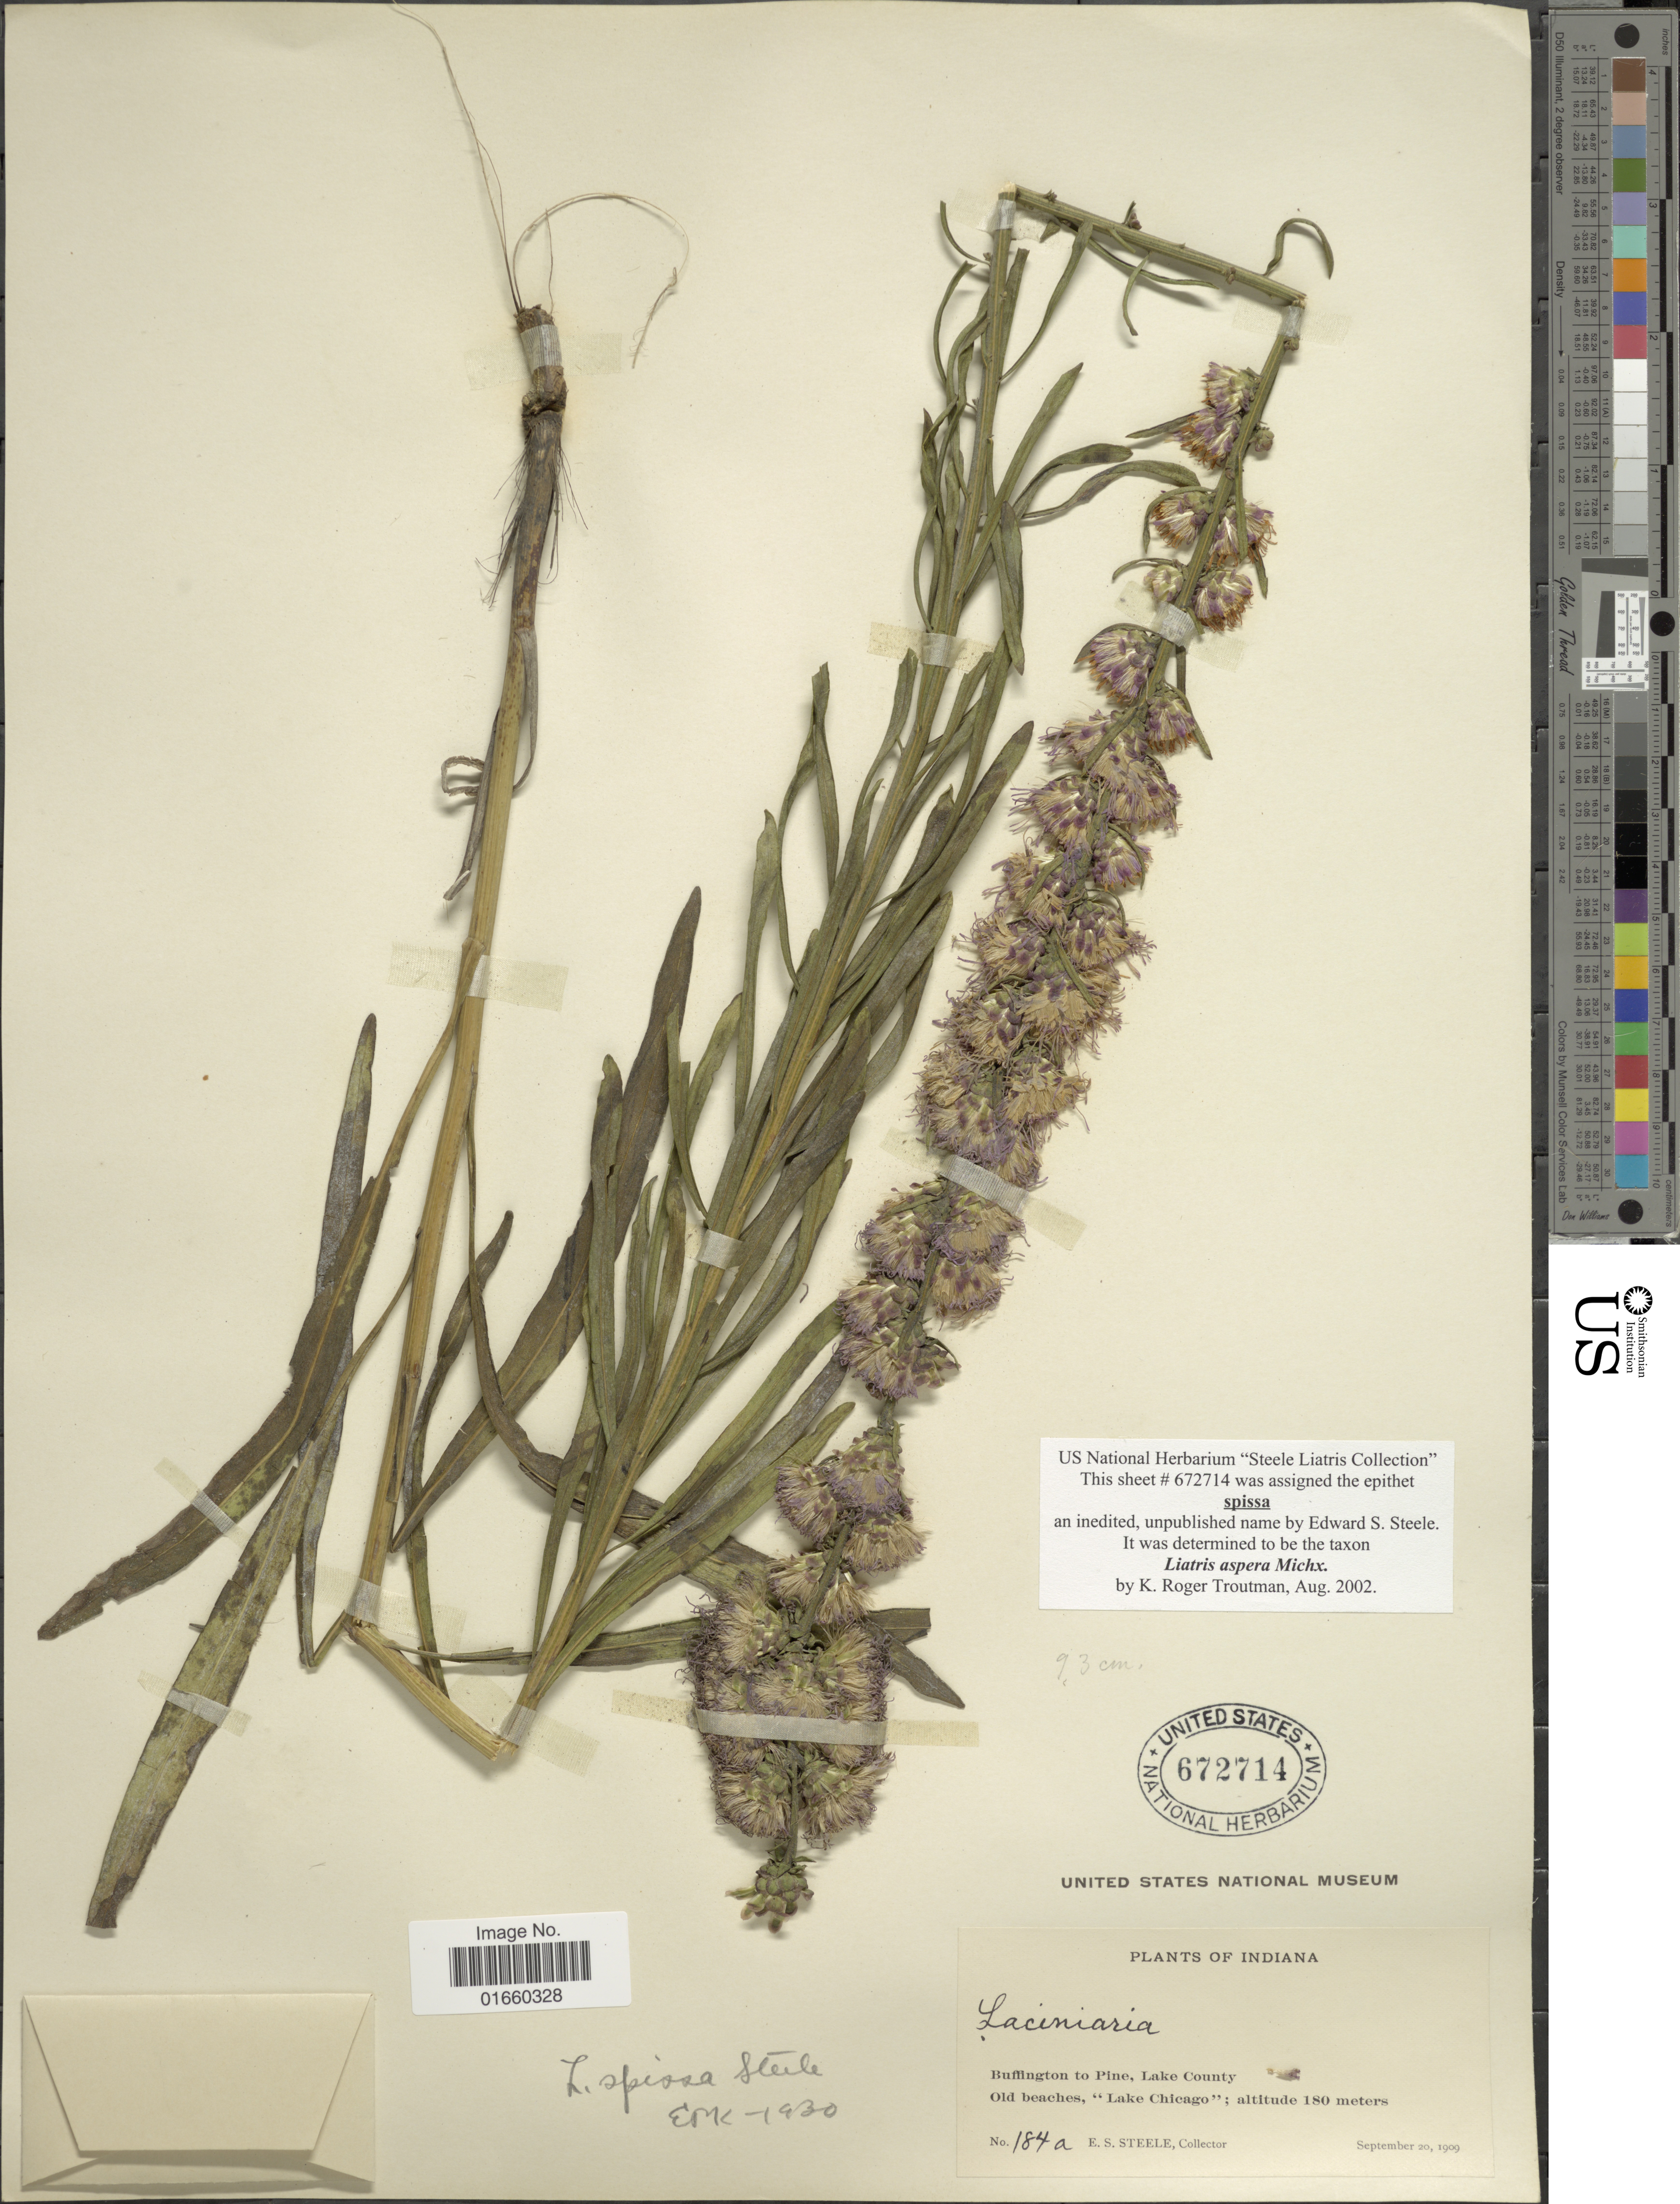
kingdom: Plantae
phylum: Tracheophyta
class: Magnoliopsida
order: Asterales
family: Asteraceae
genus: Liatris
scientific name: Liatris aspera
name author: Michx.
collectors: E. Steele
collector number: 184a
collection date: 1909-09-20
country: United States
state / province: Indiana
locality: Buffington to Pine, Lake County, Old beaches, "Lake Chicago"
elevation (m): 180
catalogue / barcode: US 672714